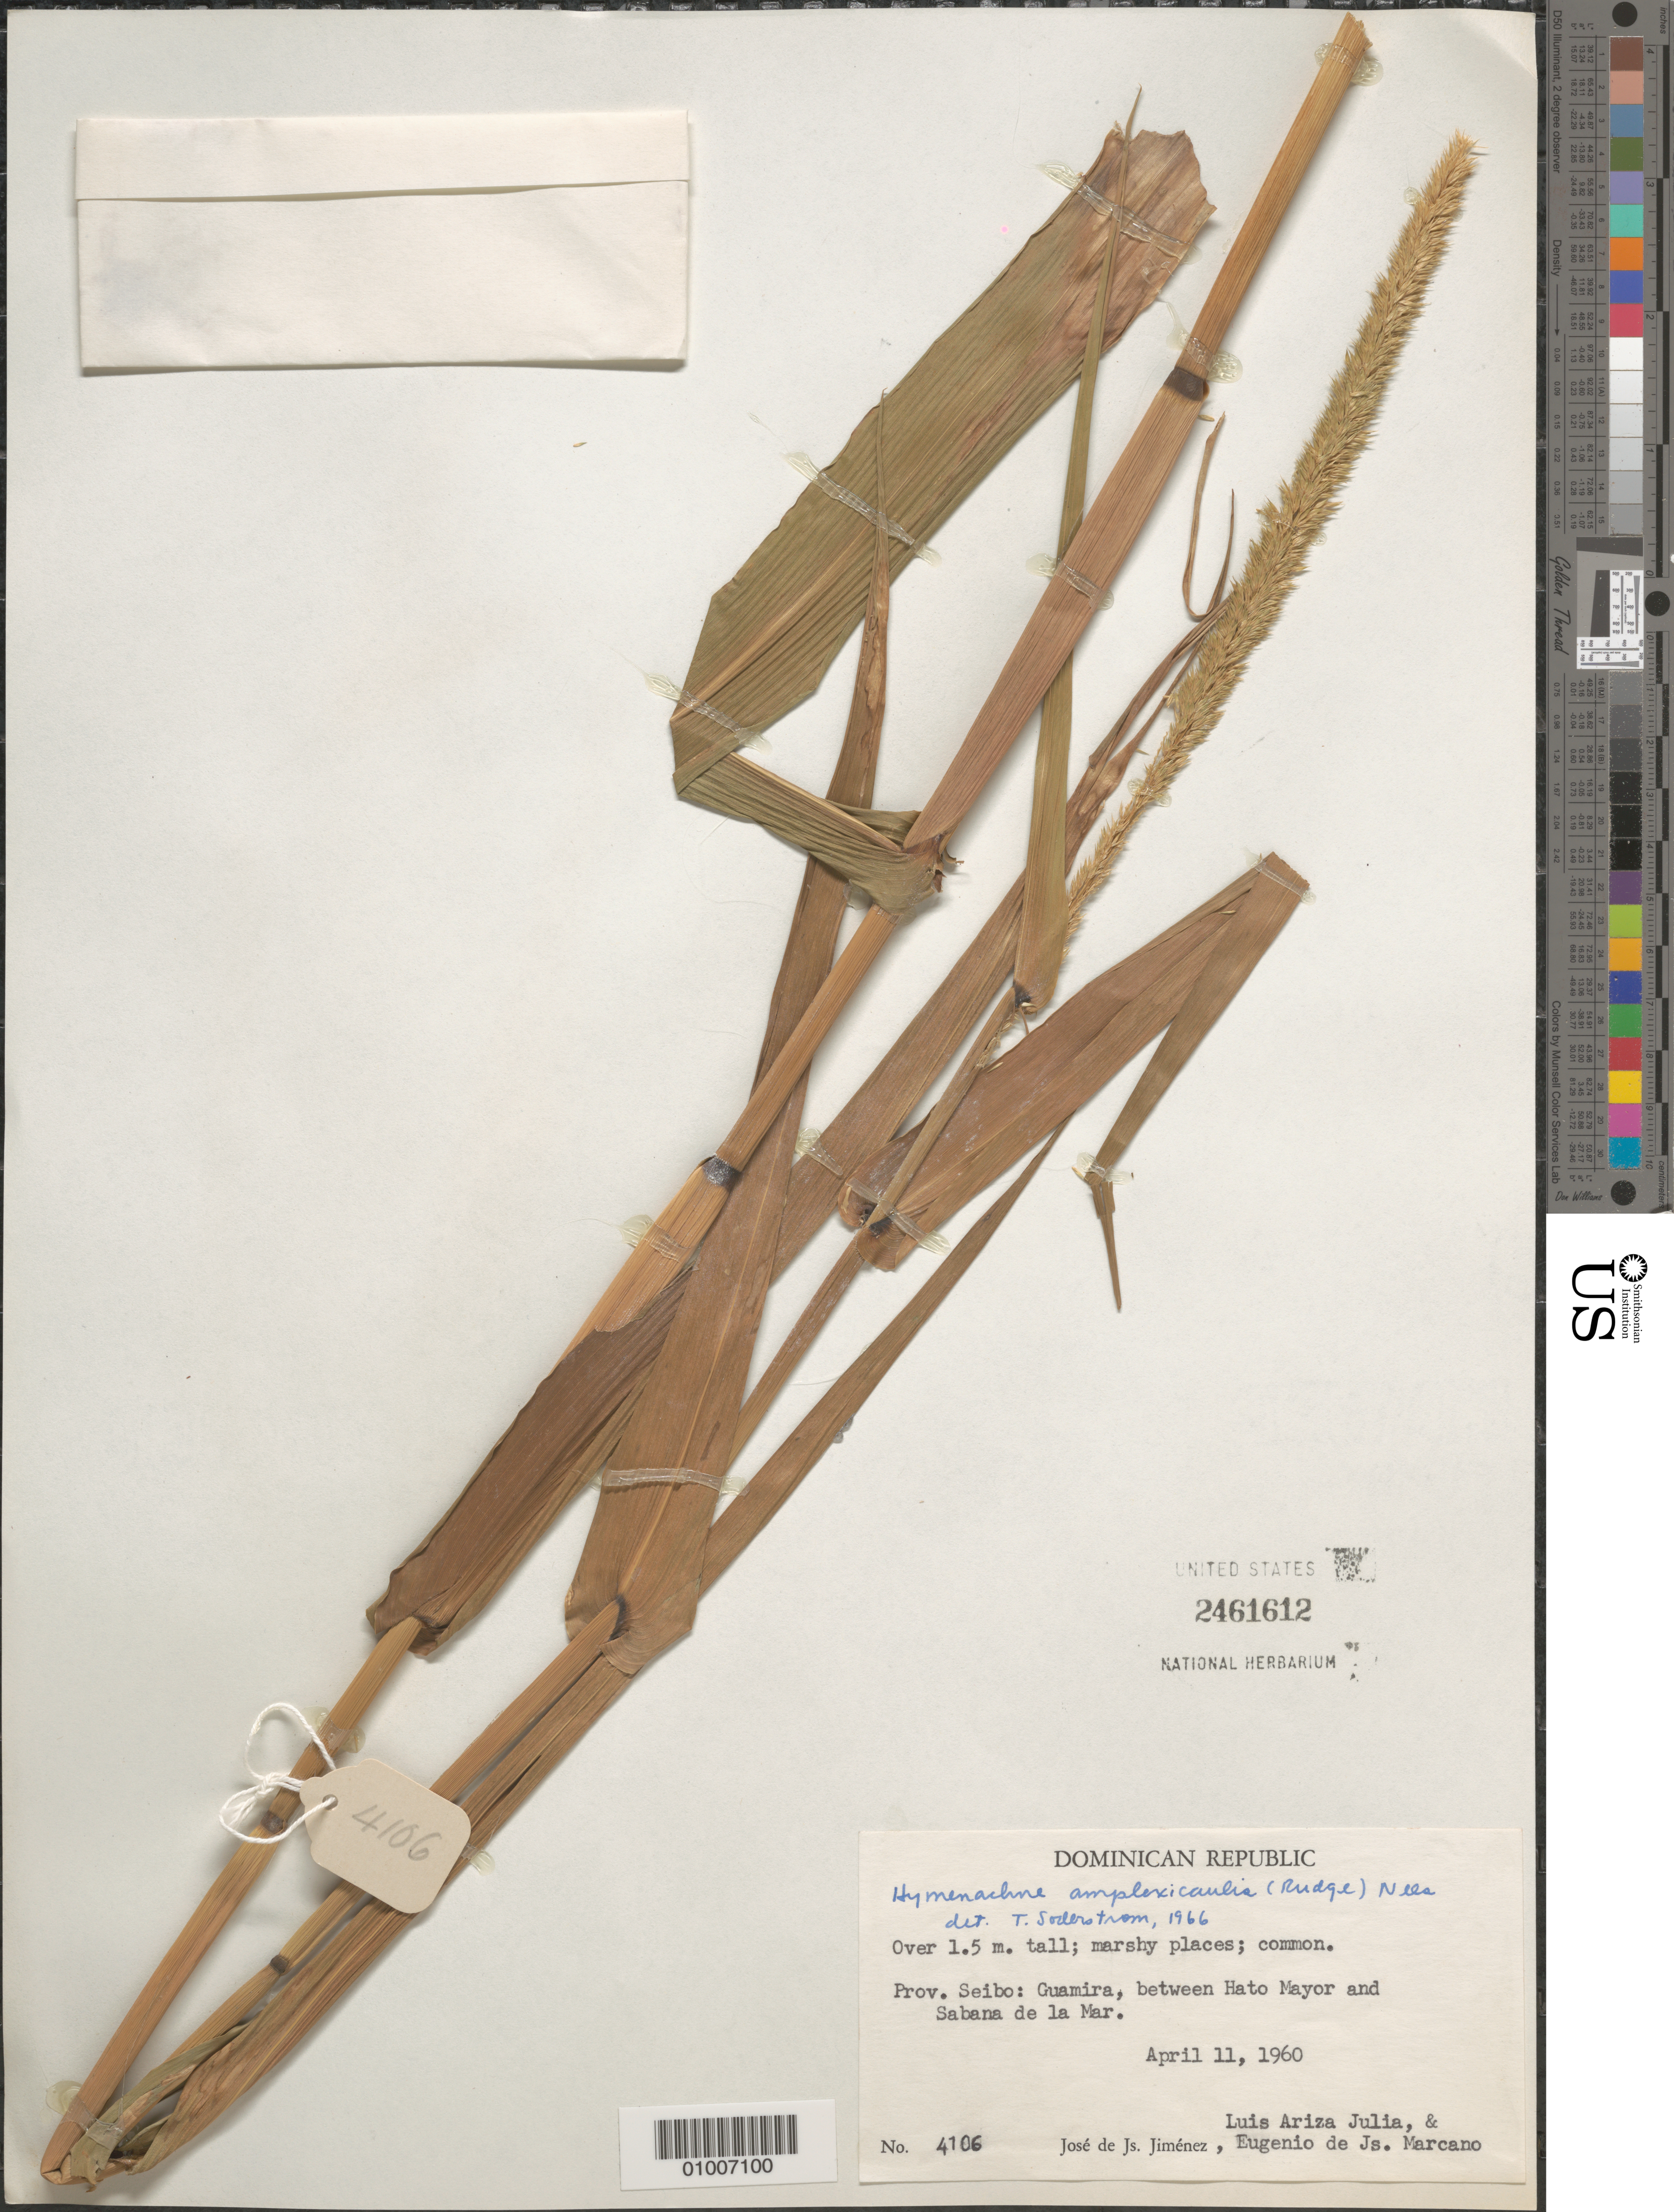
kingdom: Plantae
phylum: Tracheophyta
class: Liliopsida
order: Poales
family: Poaceae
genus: Hymenachne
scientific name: Hymenachne amplexicaulis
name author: (Rudge) Nees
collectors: L. Julia, J. J. Jiménez Almonte & E. J. Marcano F.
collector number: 4106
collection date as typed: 11 Apr 1960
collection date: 1960-04-11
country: Dominican Republic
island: Hispaniola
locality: Prov. Seibo, Guamira, between Hato Mayor and Sabana de la Mar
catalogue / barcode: US 2461612